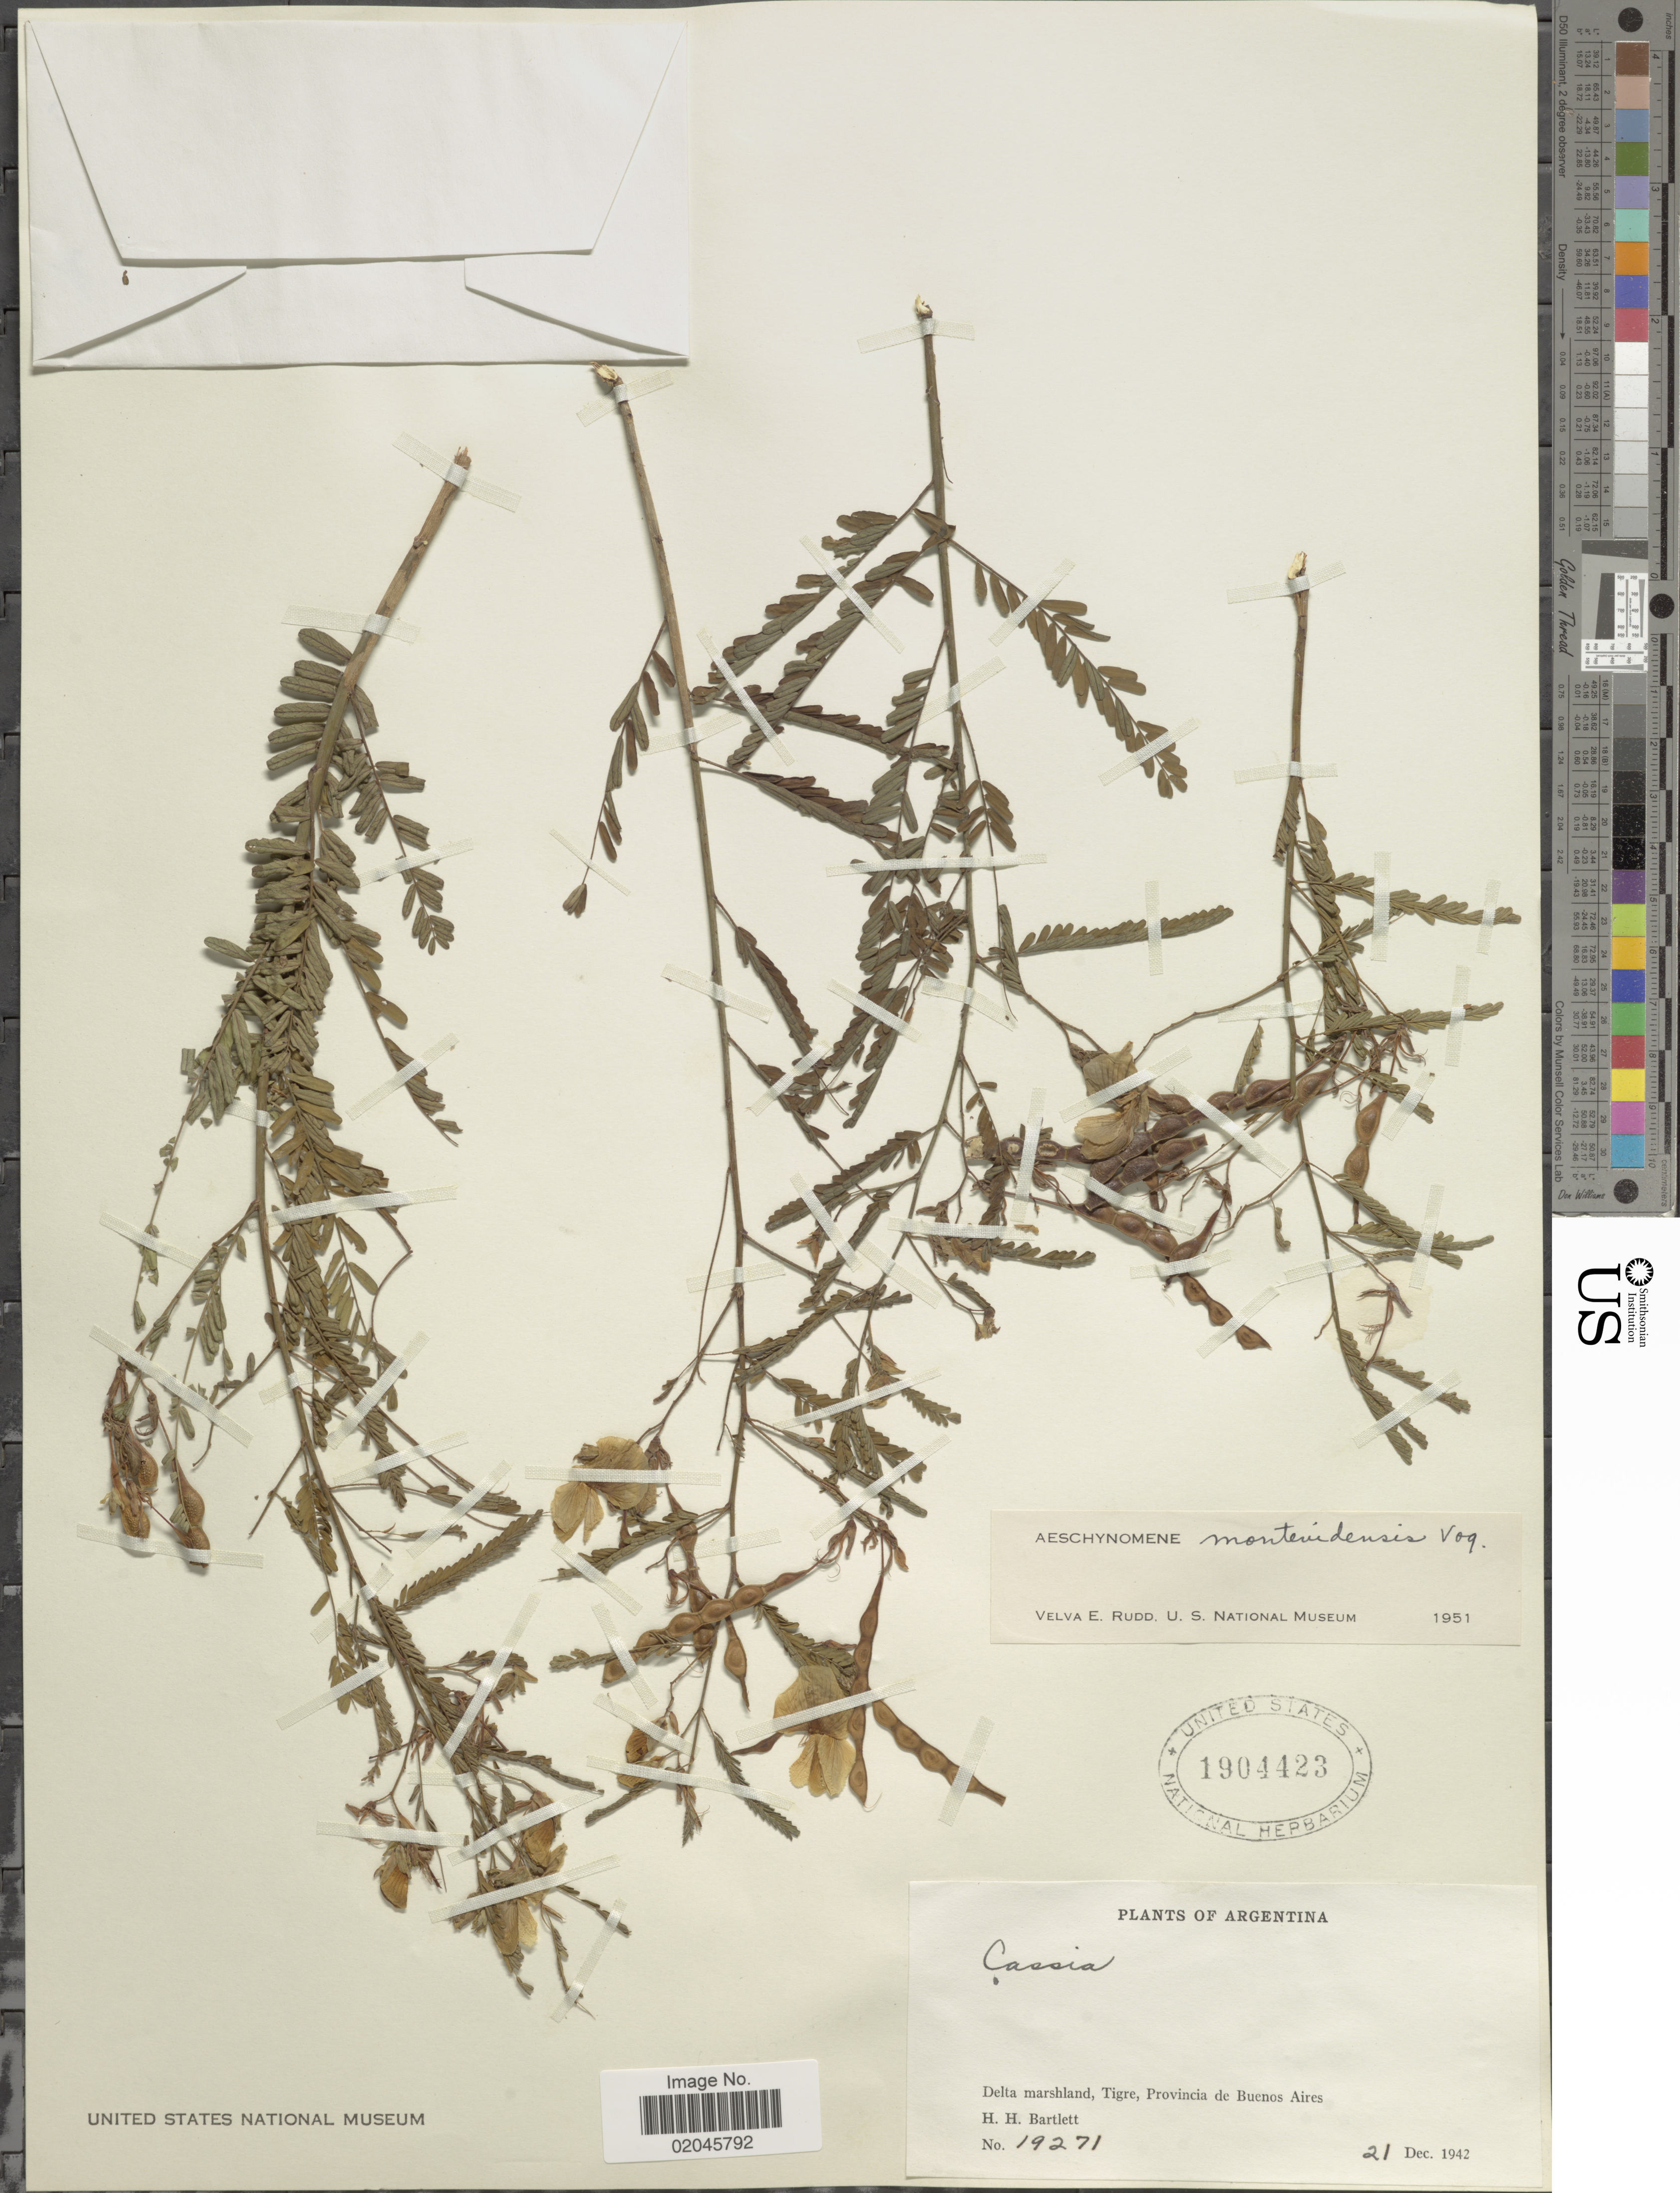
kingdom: Plantae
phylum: Tracheophyta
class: Magnoliopsida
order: Fabales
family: Fabaceae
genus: Aeschynomene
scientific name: Aeschynomene montevidensis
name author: Vogel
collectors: H. H. Bartlett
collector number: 19271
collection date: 1942-12-21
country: Argentina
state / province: Buenos Aires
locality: Delta Marashland, Tigre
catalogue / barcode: US 1904423